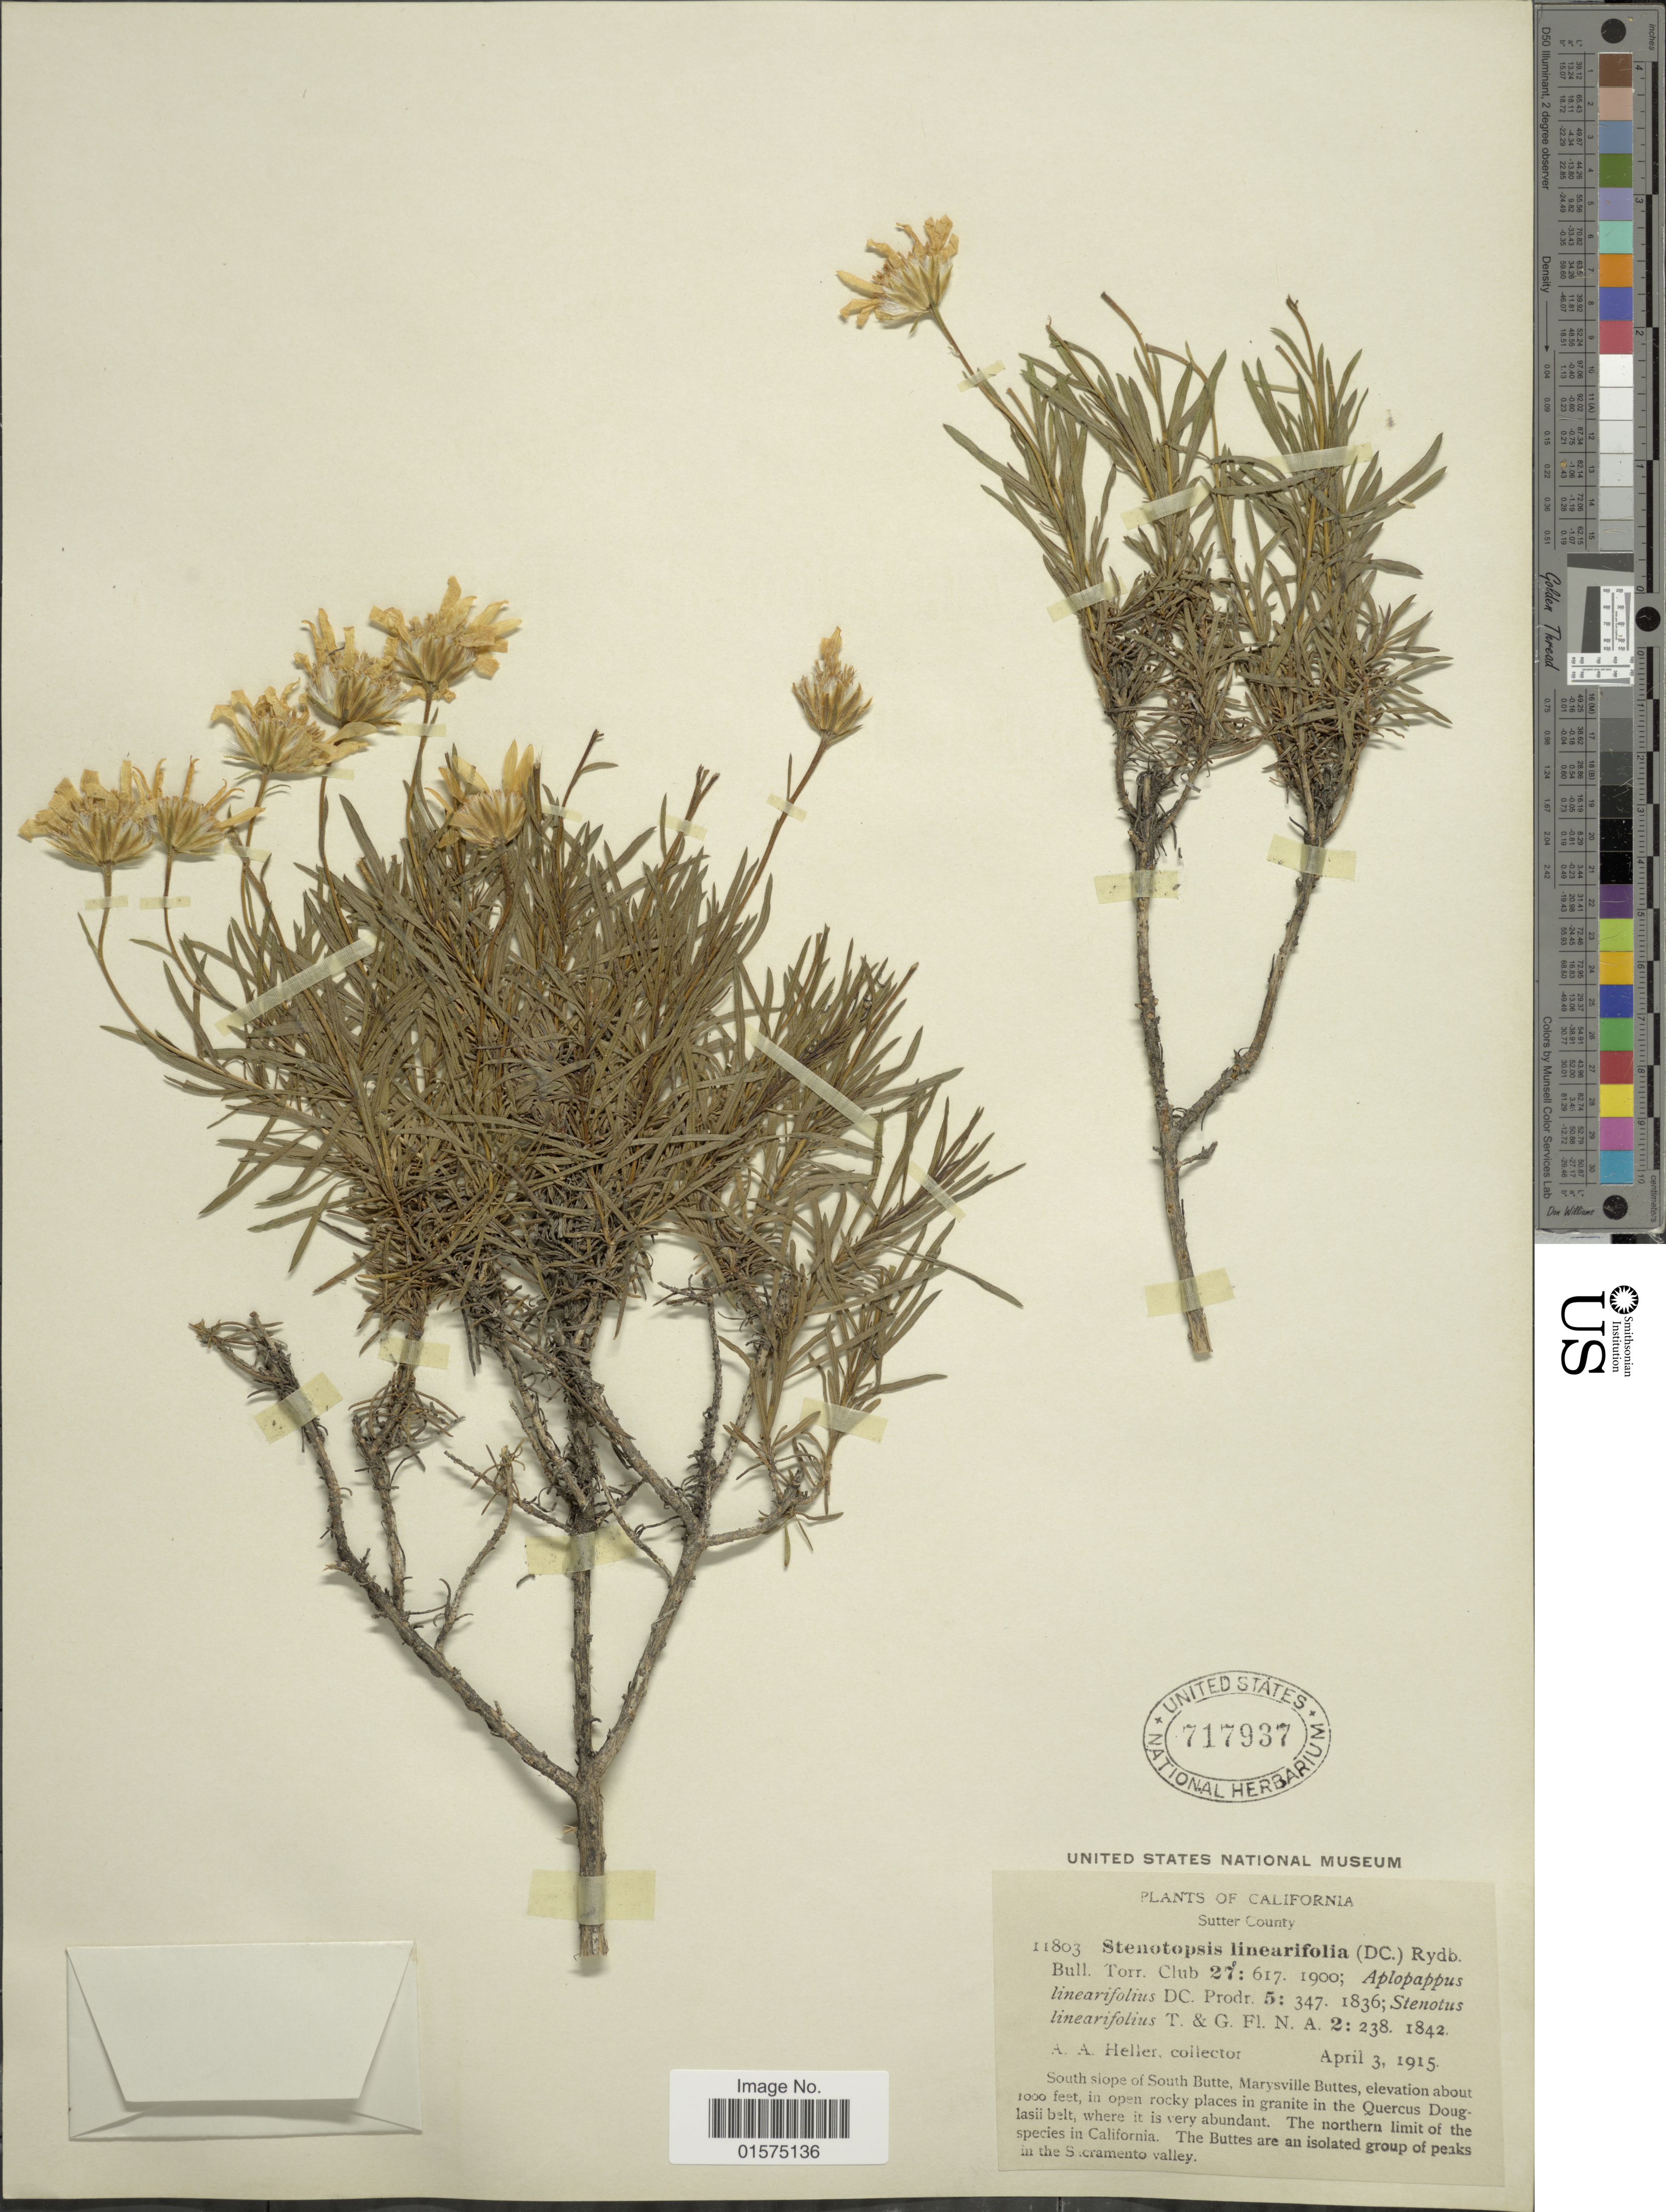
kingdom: Plantae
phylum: Tracheophyta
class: Magnoliopsida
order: Asterales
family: Asteraceae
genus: Ericameria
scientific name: Ericameria linearifolia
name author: (DC.) Urbatsch & Wussow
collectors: A. A. Heller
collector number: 11803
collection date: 1915-04-03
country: United States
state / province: California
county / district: Sutter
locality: Sutter County. South slope of South Butte, Marysville Buttes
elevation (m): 305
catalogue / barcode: US 717937